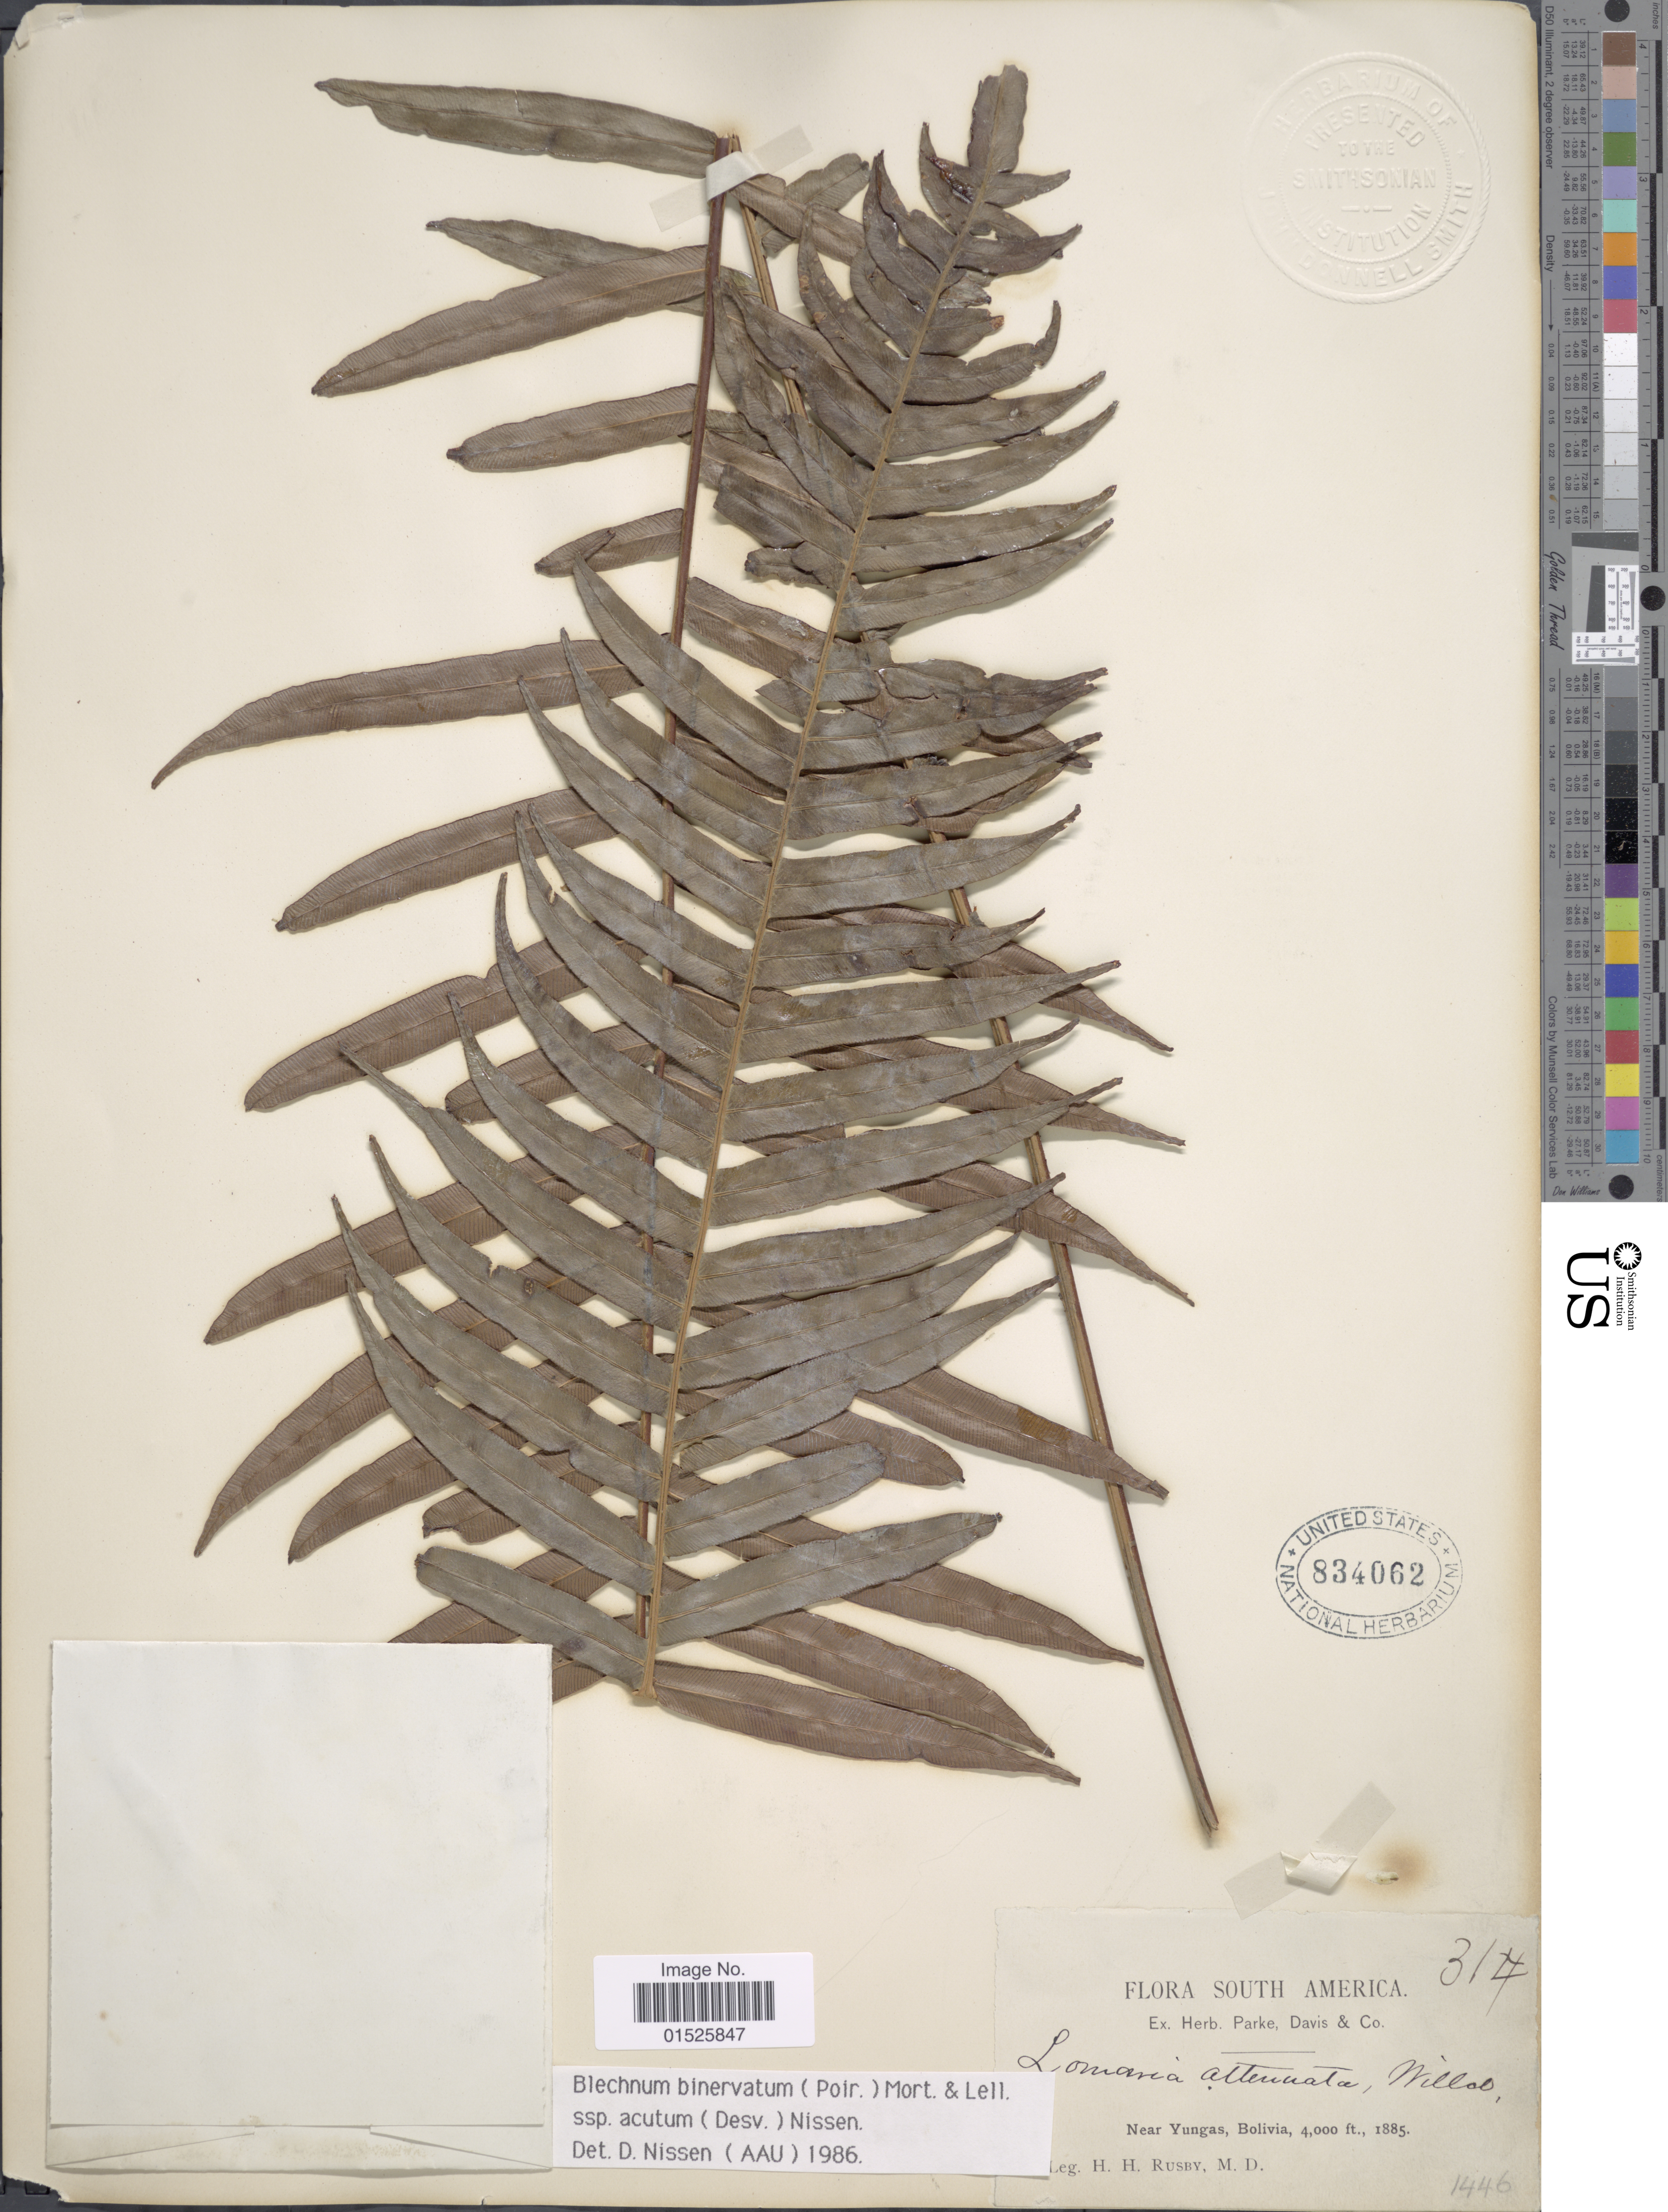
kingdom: Plantae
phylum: Tracheophyta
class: Polypodiopsida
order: Polypodiales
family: Blechnaceae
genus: Blechnum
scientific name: Blechnum ensiforme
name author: (Liebm.) C. Chr.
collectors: H. H. Rusby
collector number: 314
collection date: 1885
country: Bolivia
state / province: La Paz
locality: Near Yungas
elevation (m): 1219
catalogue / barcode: US 834062